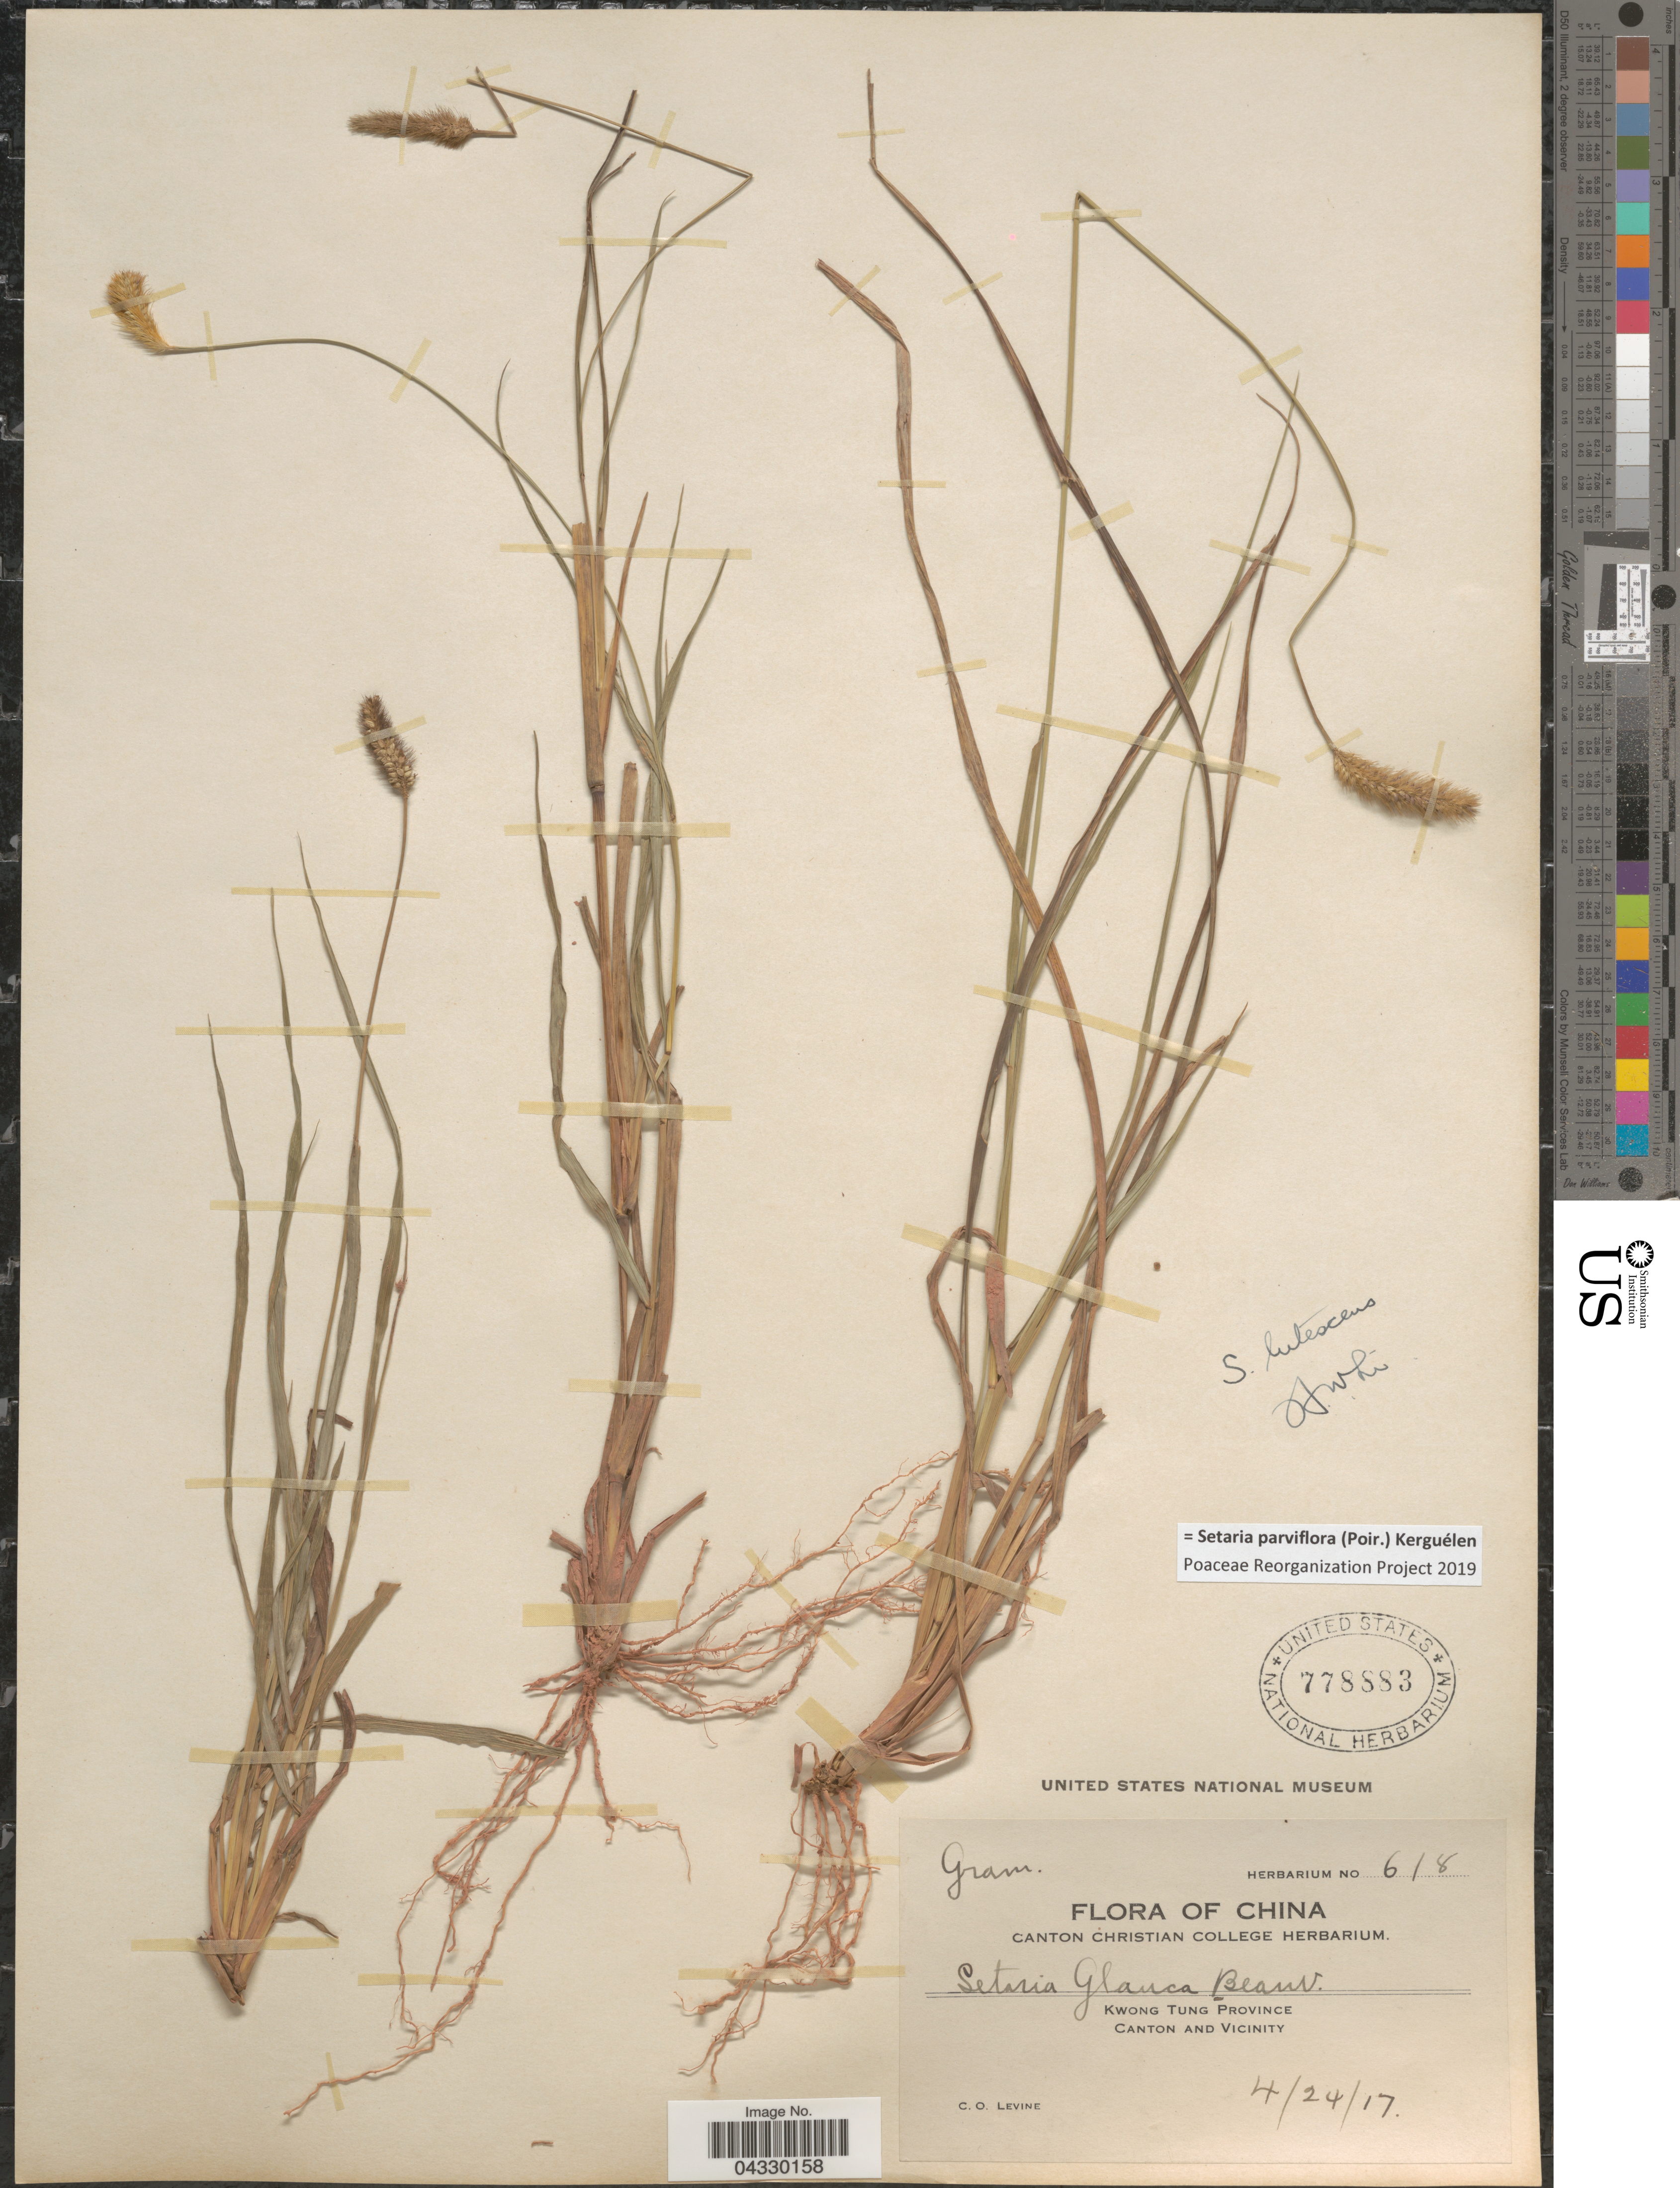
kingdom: Plantae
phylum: Tracheophyta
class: Liliopsida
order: Poales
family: Poaceae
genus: Setaria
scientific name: Setaria parviflora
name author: (Poir.) Kerguélen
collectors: C. O. Levine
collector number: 618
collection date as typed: Transcribed d/m/y: 24/4/17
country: China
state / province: Guangdong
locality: Kwong Tung Province. Canton and Vicinity.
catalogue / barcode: US 778883